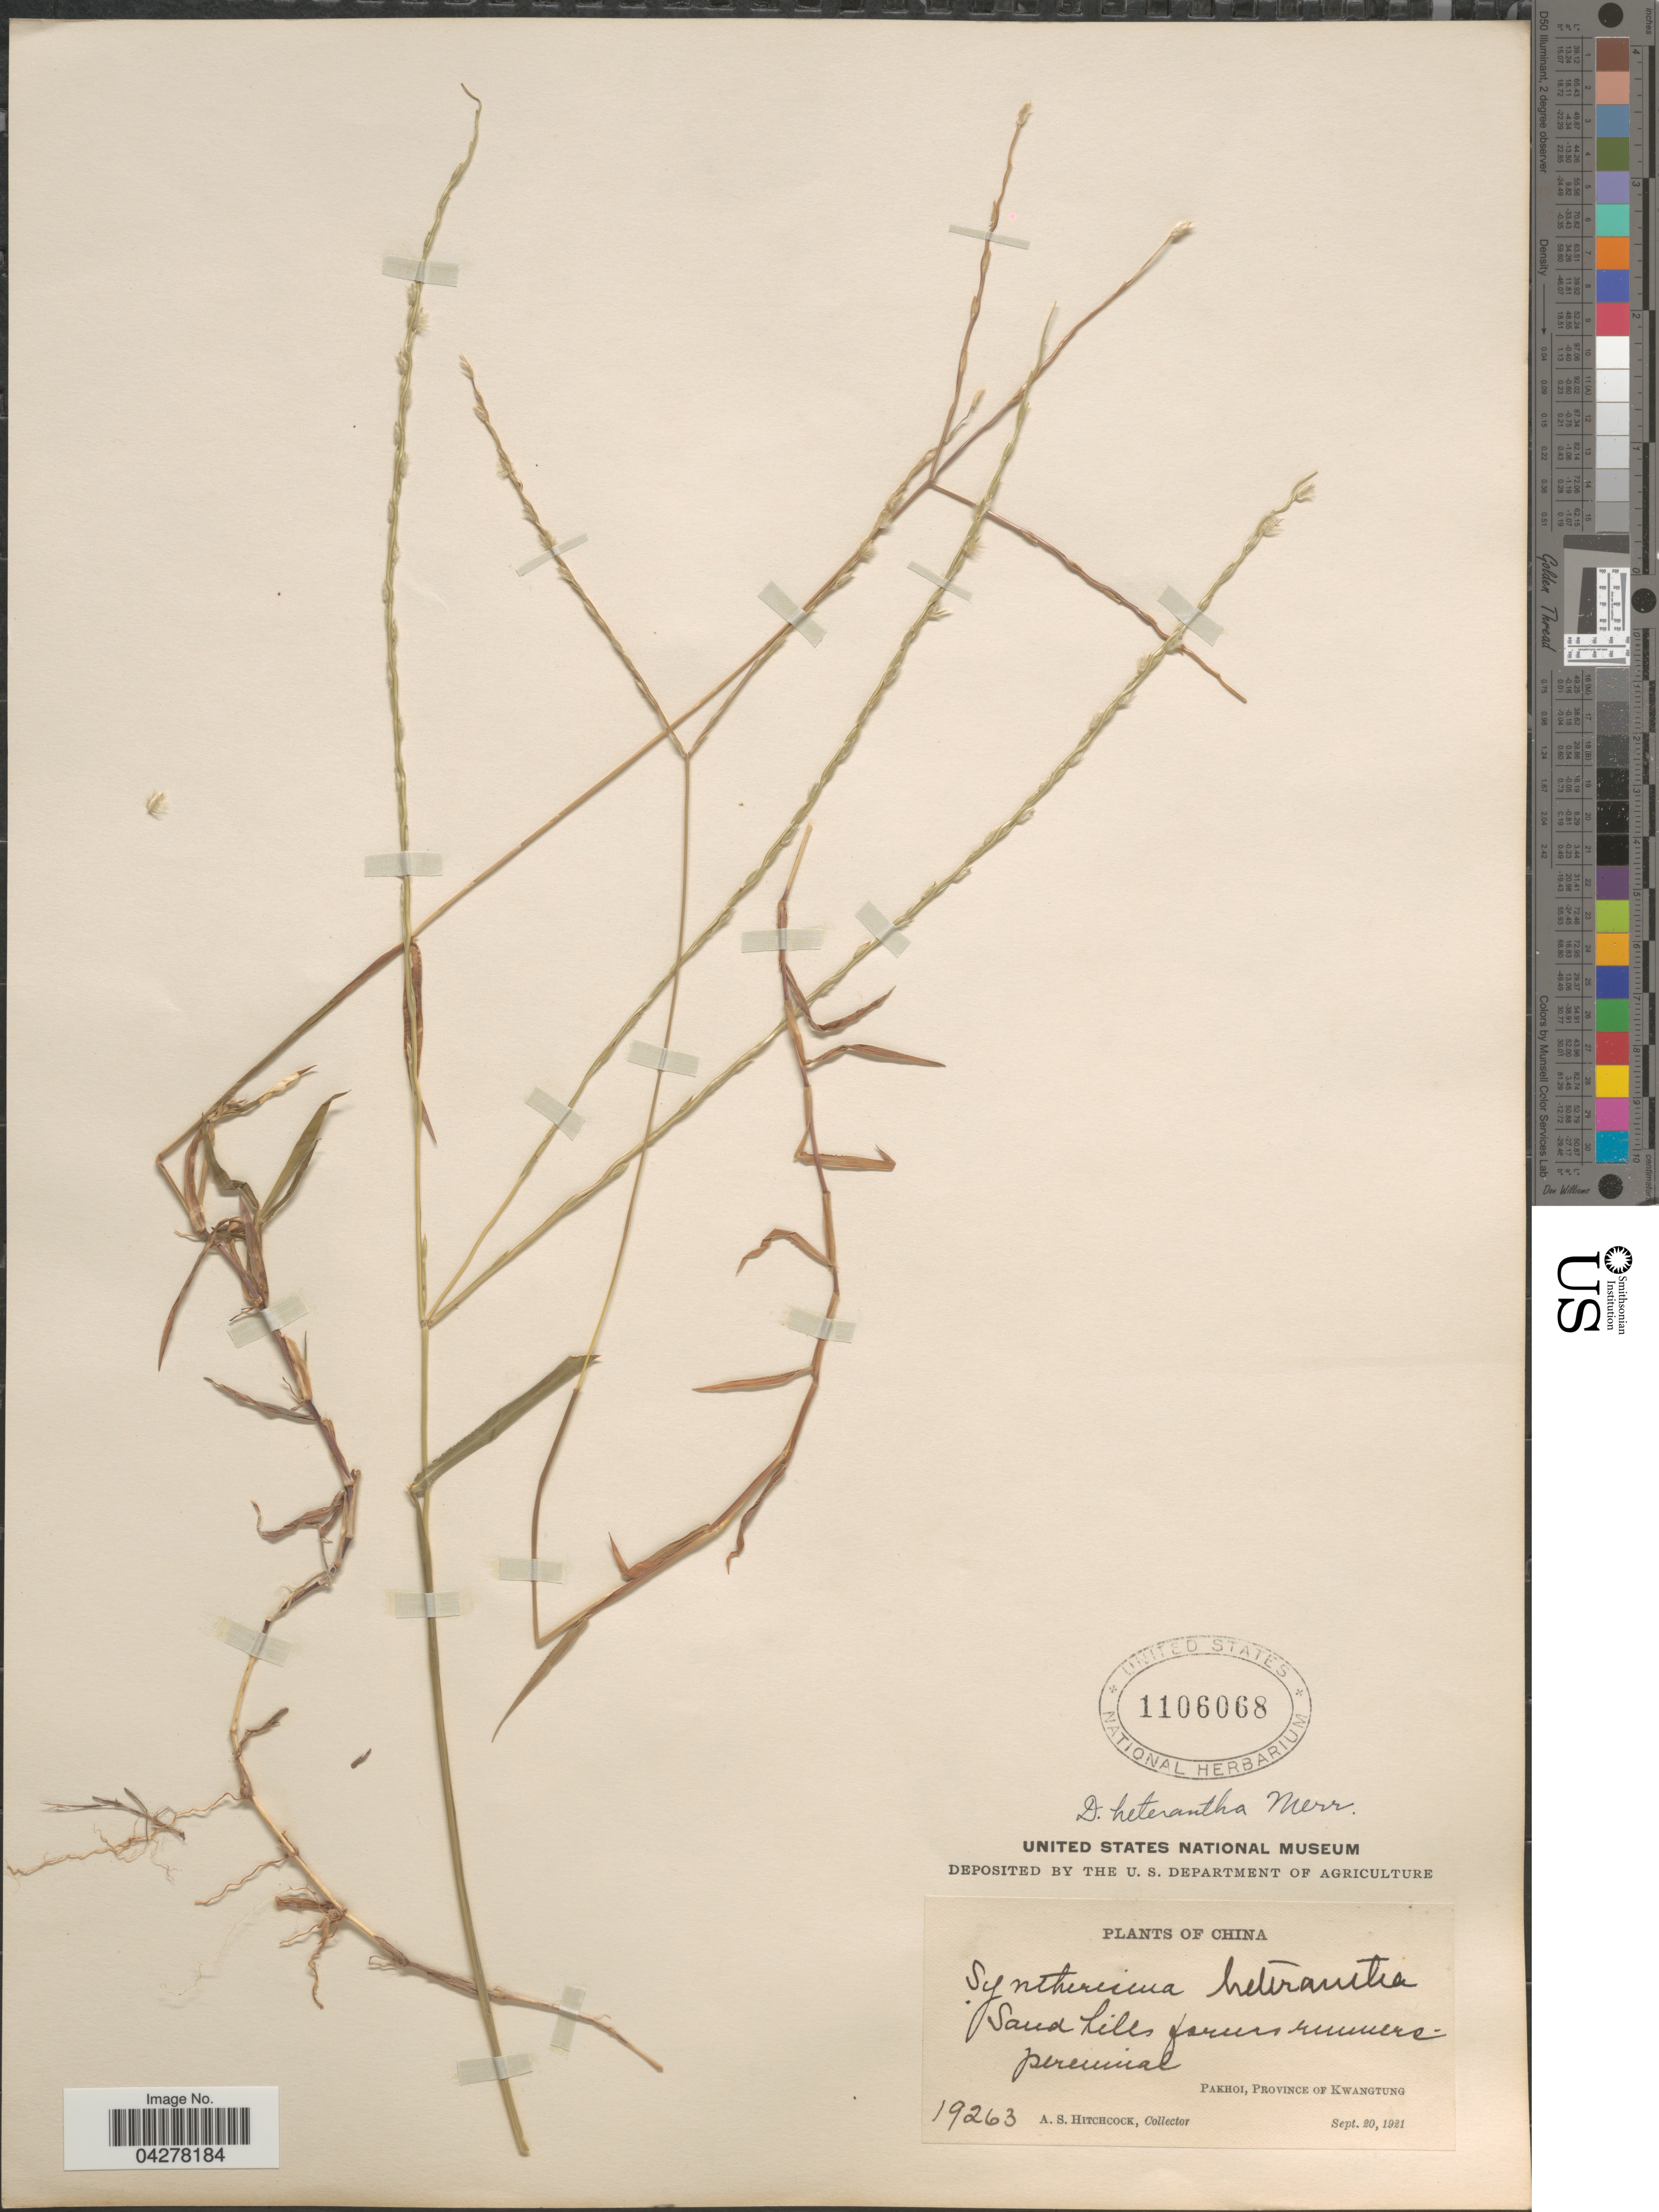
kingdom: Plantae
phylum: Tracheophyta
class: Liliopsida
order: Poales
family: Poaceae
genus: Digitaria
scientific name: Digitaria heterantha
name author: (Hook. f.) Merr.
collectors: A. S. Hitchcock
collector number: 19263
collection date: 1921-09-20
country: China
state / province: Guangdong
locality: Sand hills forms runners - perennial. Pakhoi, Province of Kwangtung.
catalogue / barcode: US 1106068